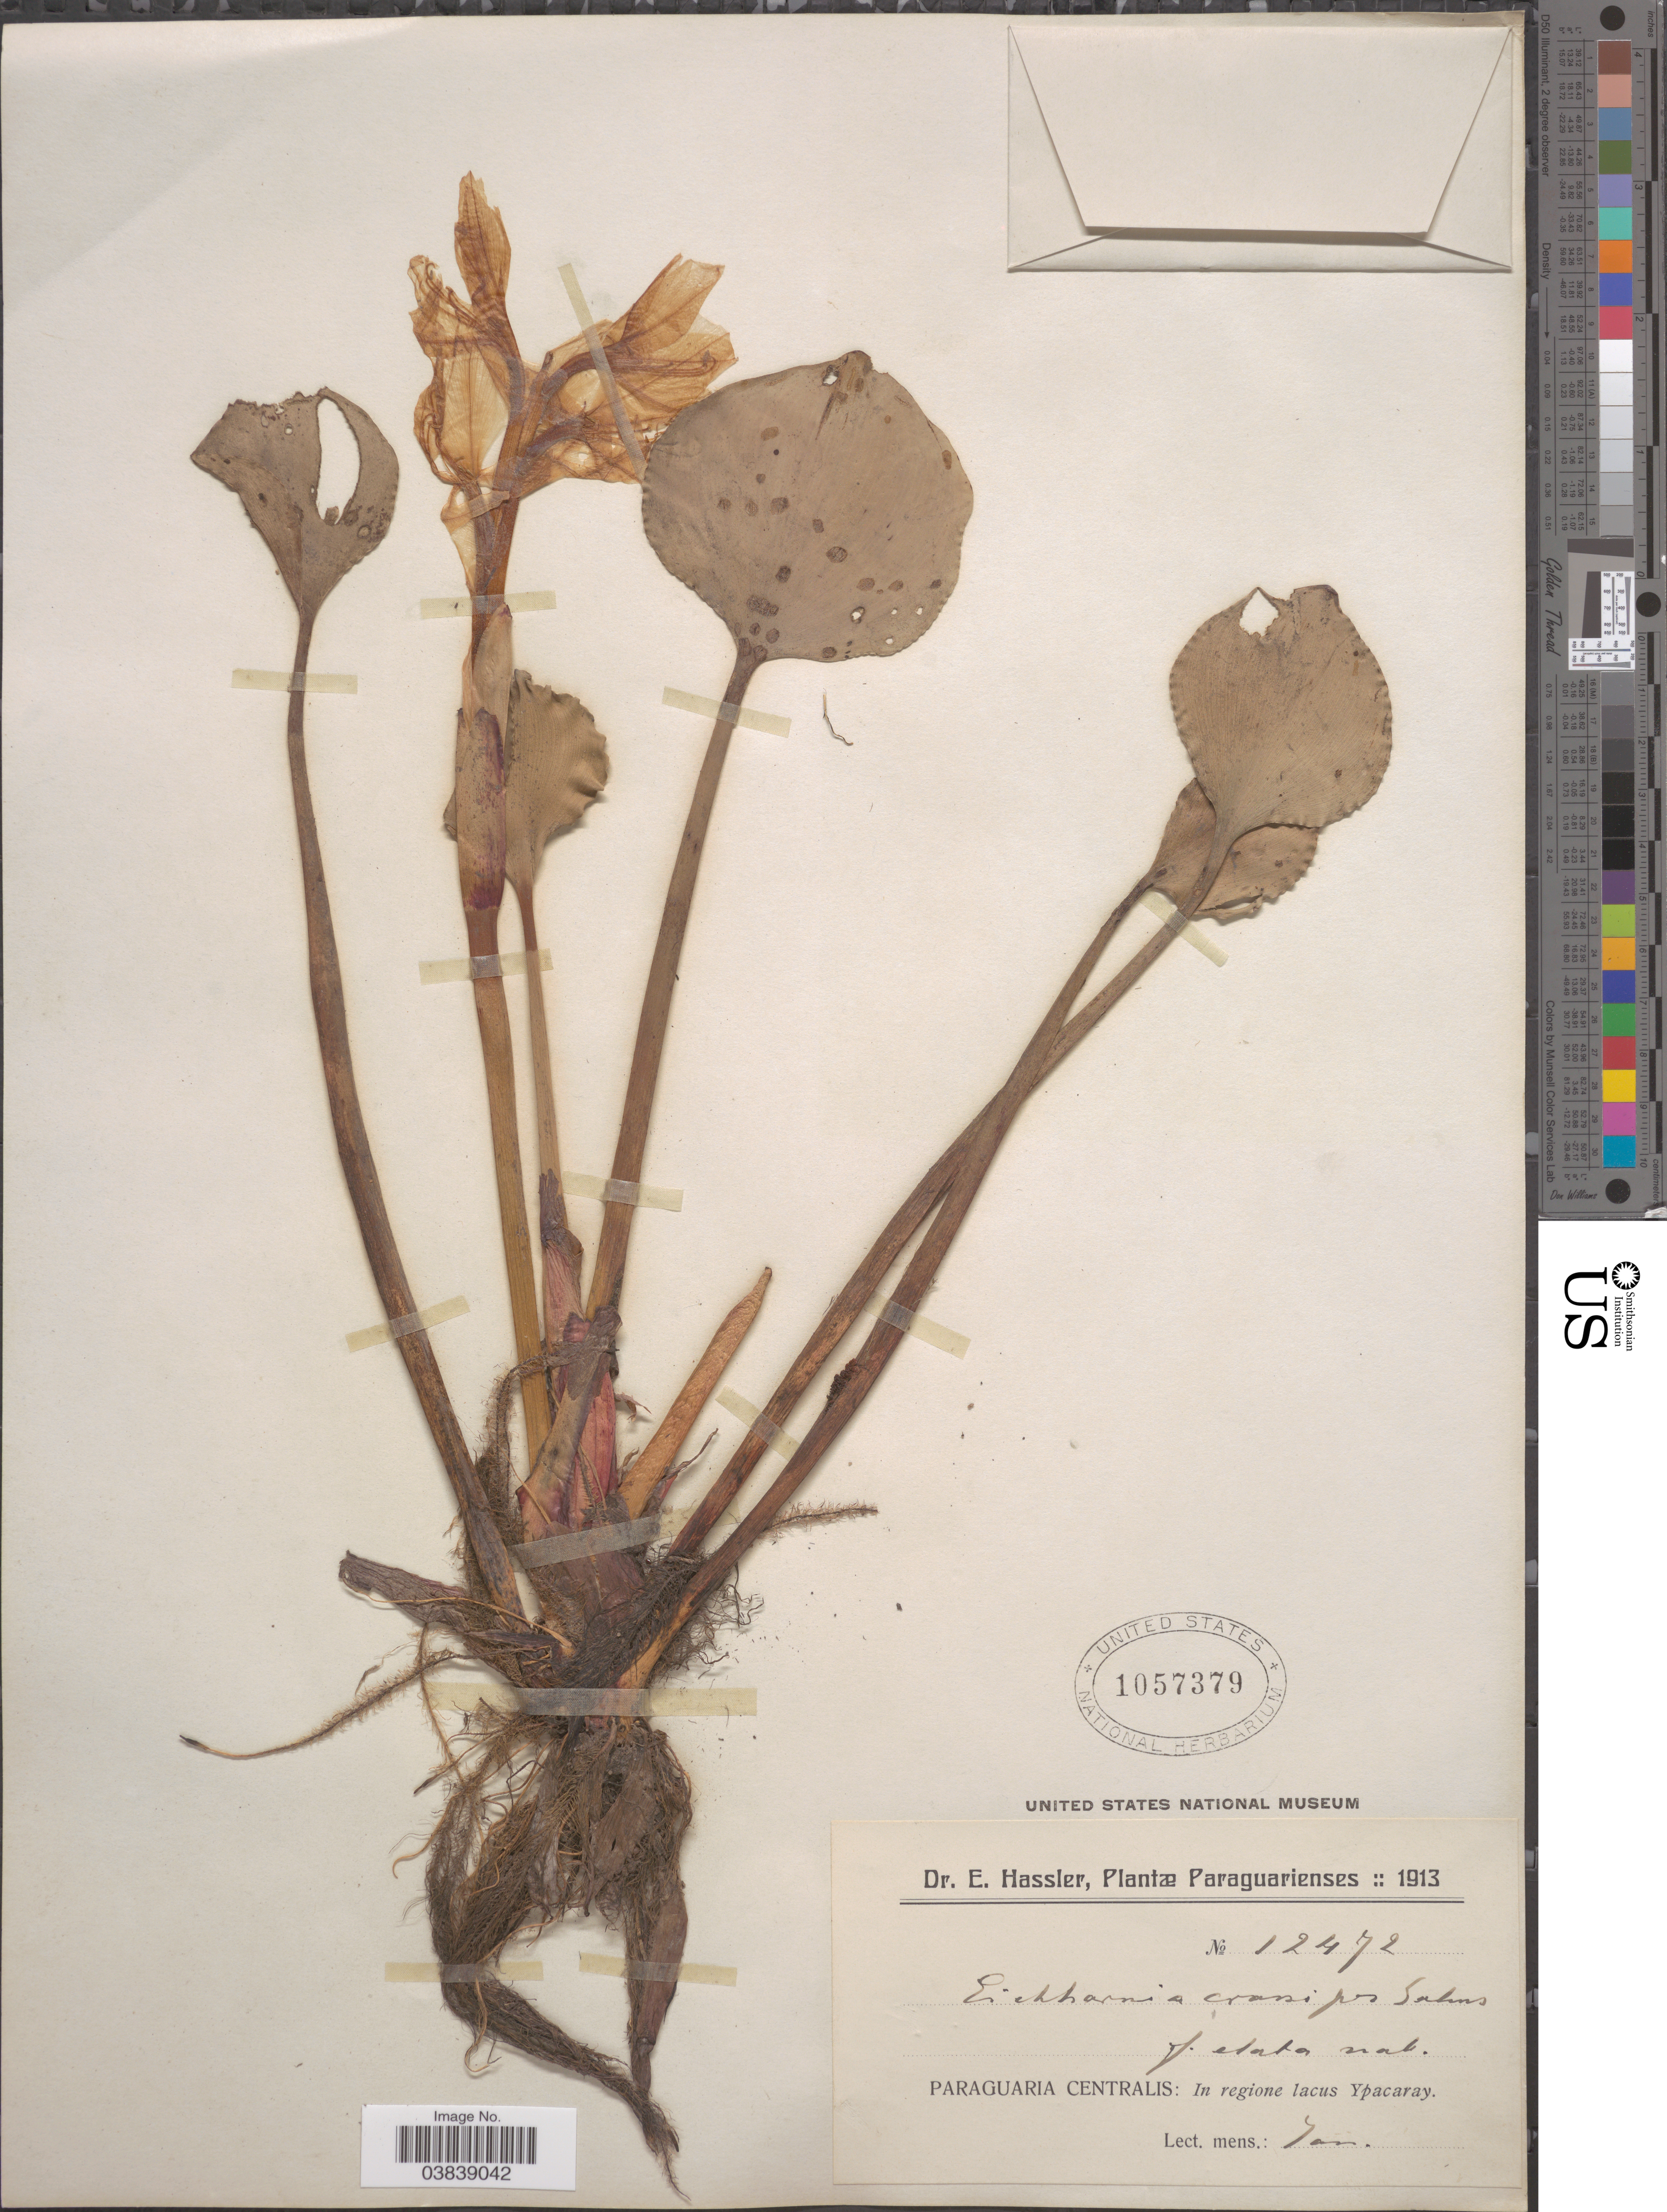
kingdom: Plantae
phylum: Tracheophyta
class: Liliopsida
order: Commelinales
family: Pontederiaceae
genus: Eichhornia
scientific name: Eichhornia crassipes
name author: (Mart.) Solms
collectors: E. Hassler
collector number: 12472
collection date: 1913-01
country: Paraguay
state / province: Paraguari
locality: Paraguaria Centralis: In regione lacus Ypacaray.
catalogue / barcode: US 1057379